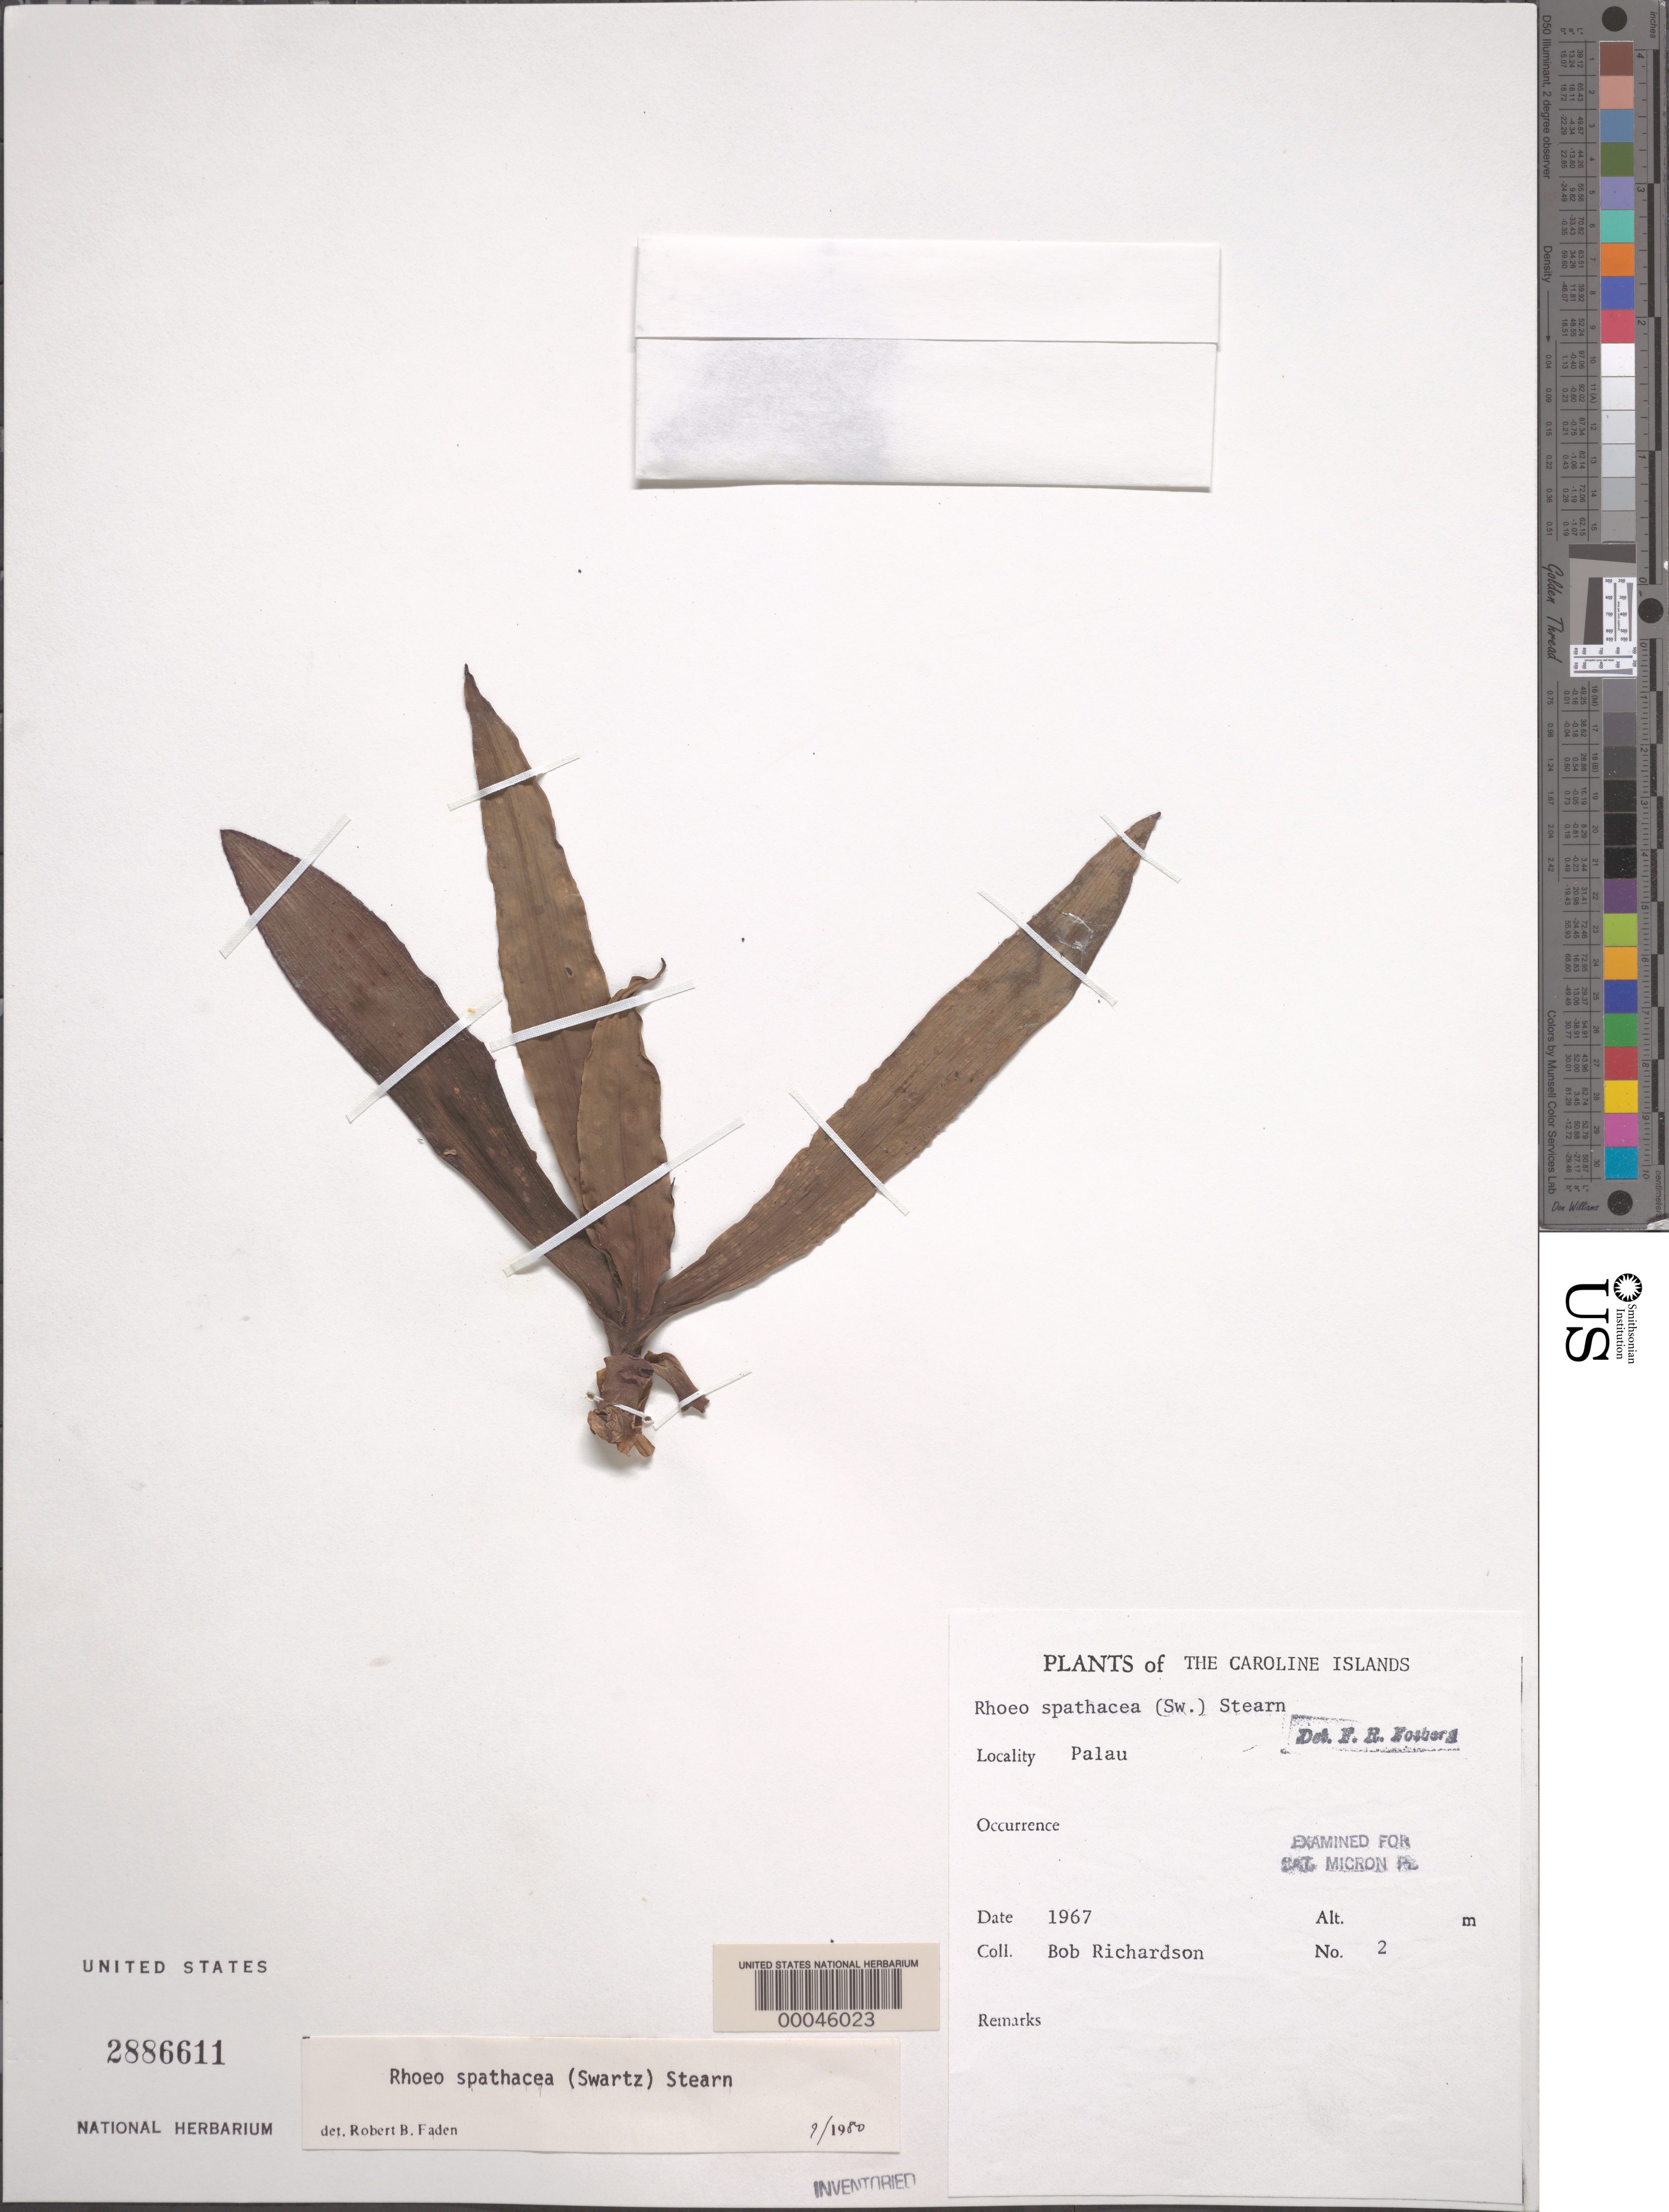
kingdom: Plantae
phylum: Tracheophyta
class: Liliopsida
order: Commelinales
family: Commelinaceae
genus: Tradescantia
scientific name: Tradescantia spathacea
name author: Sw.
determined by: Faden, Robert B., (US), Smithsonian Institution - National Museum of Natural History (UNITED STATES)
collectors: B. Richardson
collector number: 02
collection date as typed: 1967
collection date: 1967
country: Palau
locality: Palau i.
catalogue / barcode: US 2886611